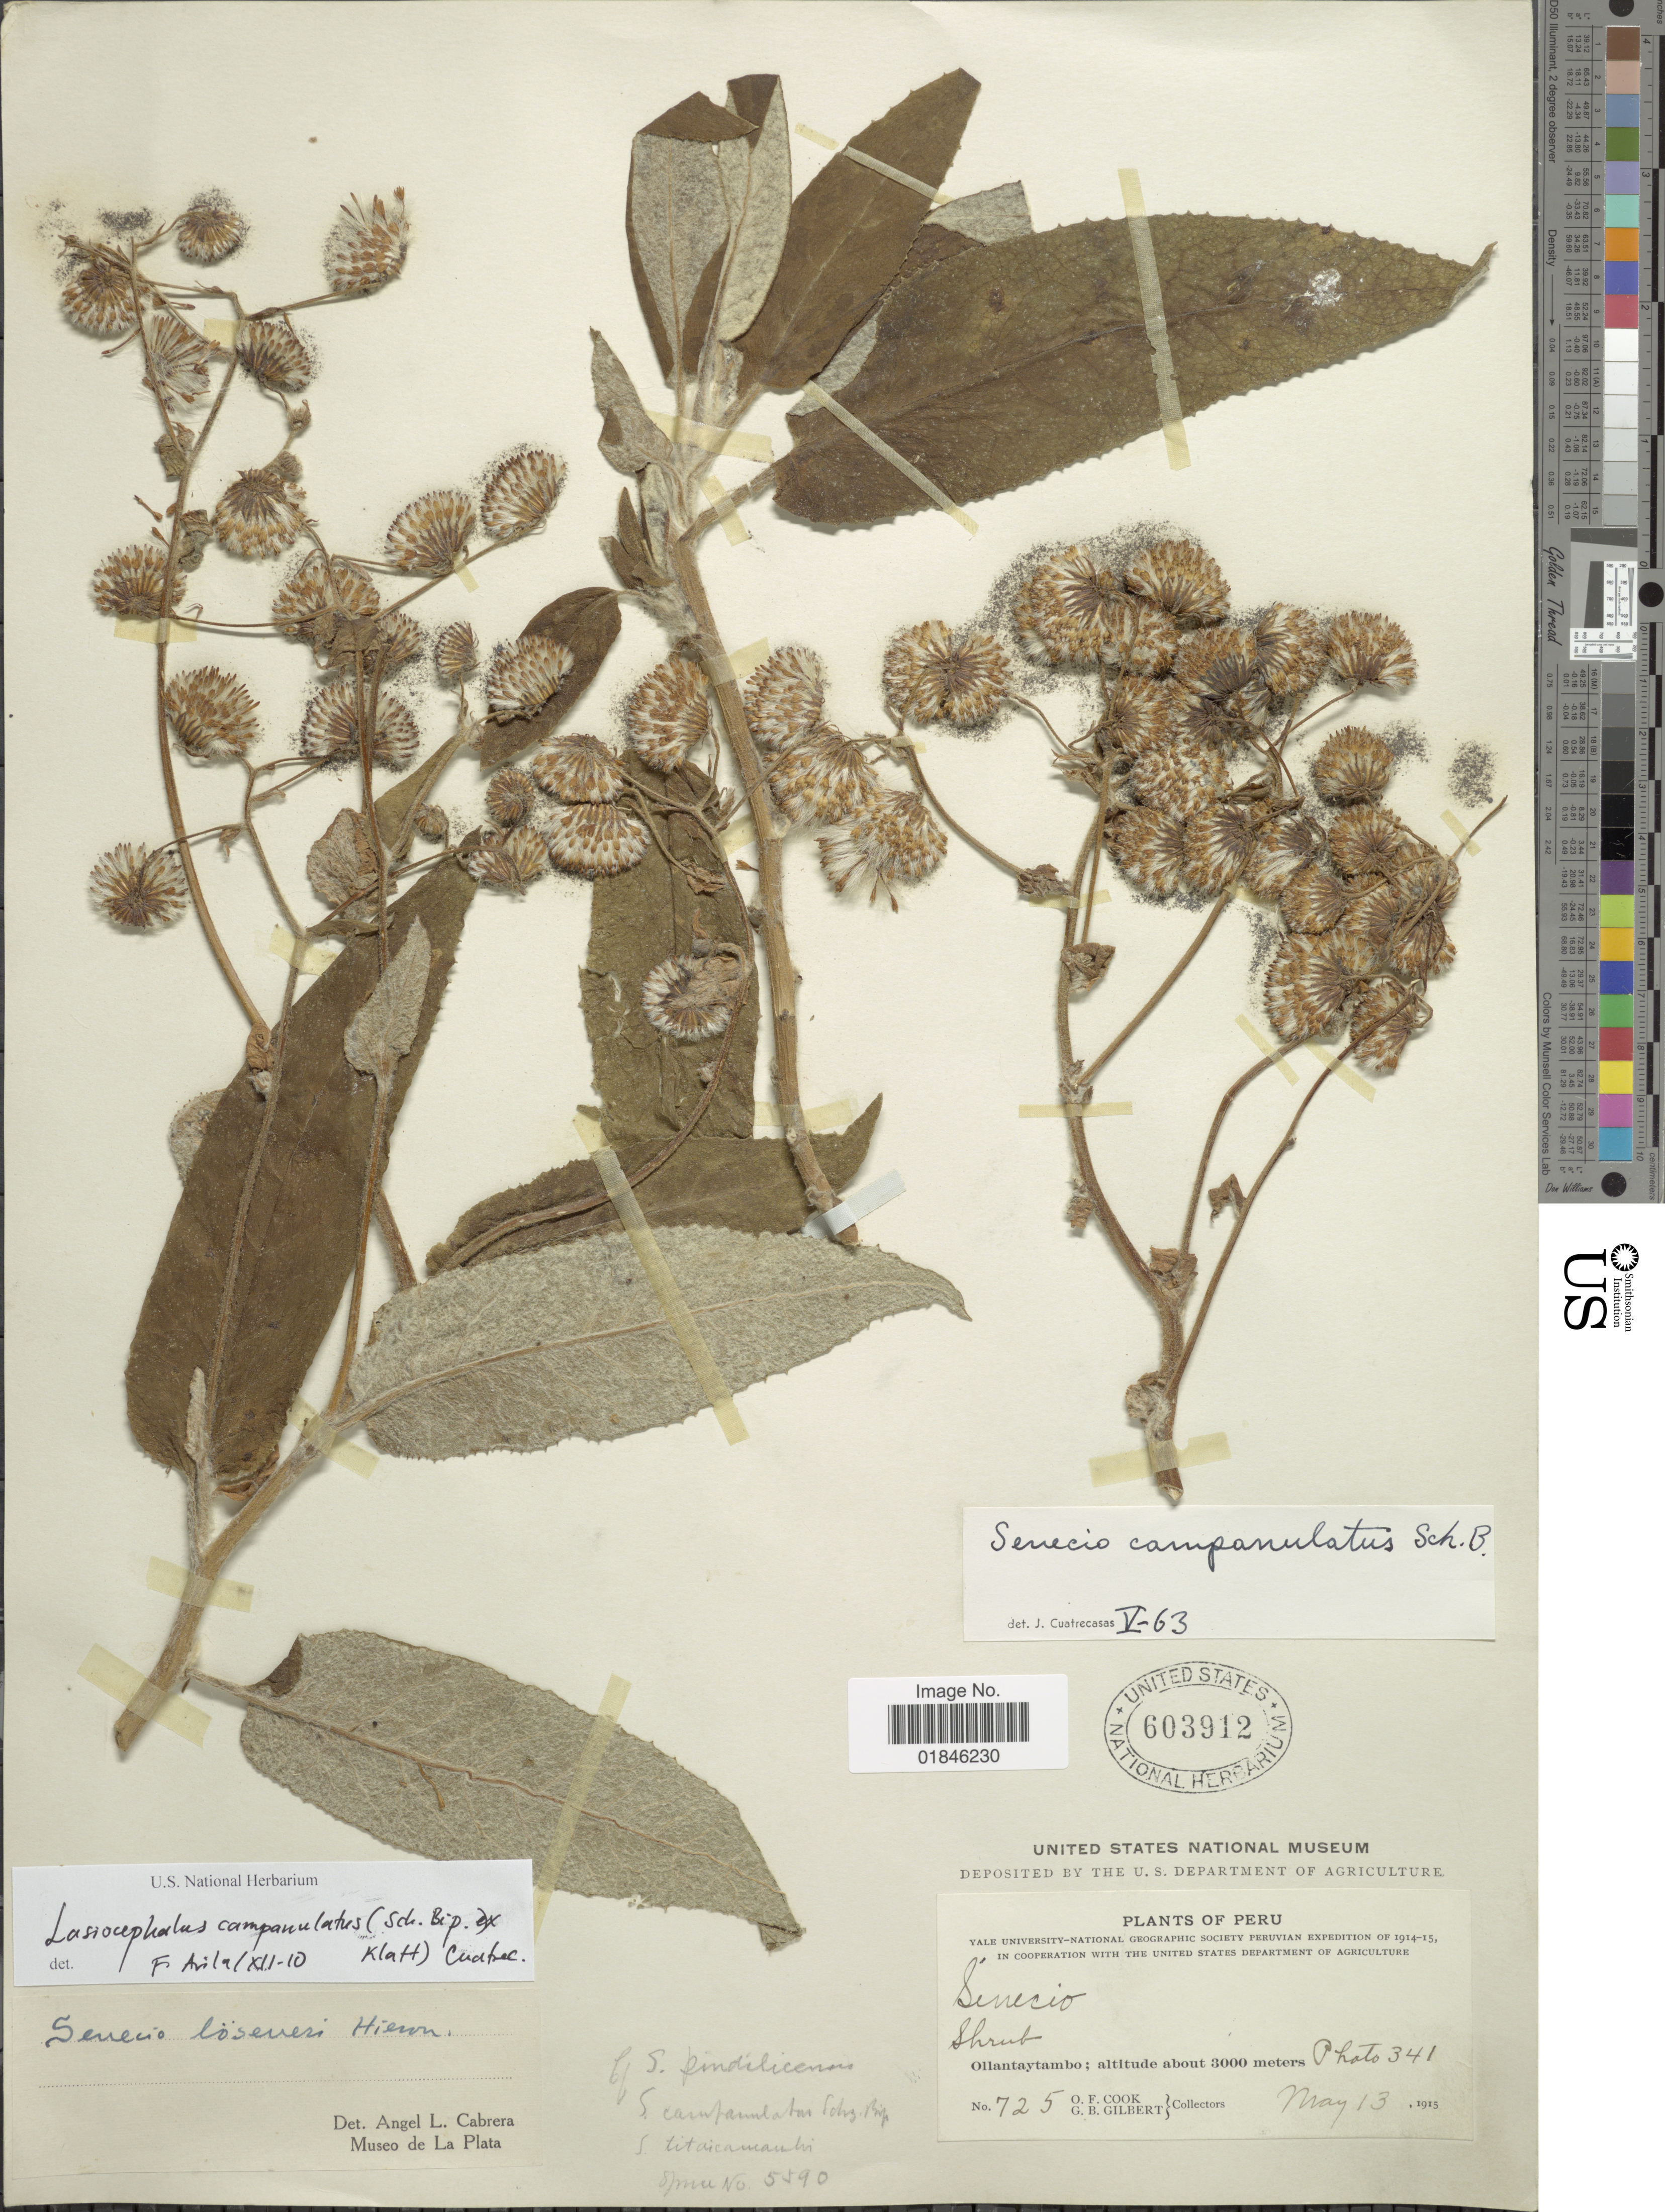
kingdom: Plantae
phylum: Tracheophyta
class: Magnoliopsida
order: Asterales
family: Asteraceae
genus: Senecio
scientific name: Senecio betonicifolius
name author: DC.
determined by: Salomon, Luciana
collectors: O. F. Cook & G. B. Gilbert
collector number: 725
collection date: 1915-05-13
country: Peru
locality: Ollantaytambo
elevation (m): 3000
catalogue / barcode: US 603912